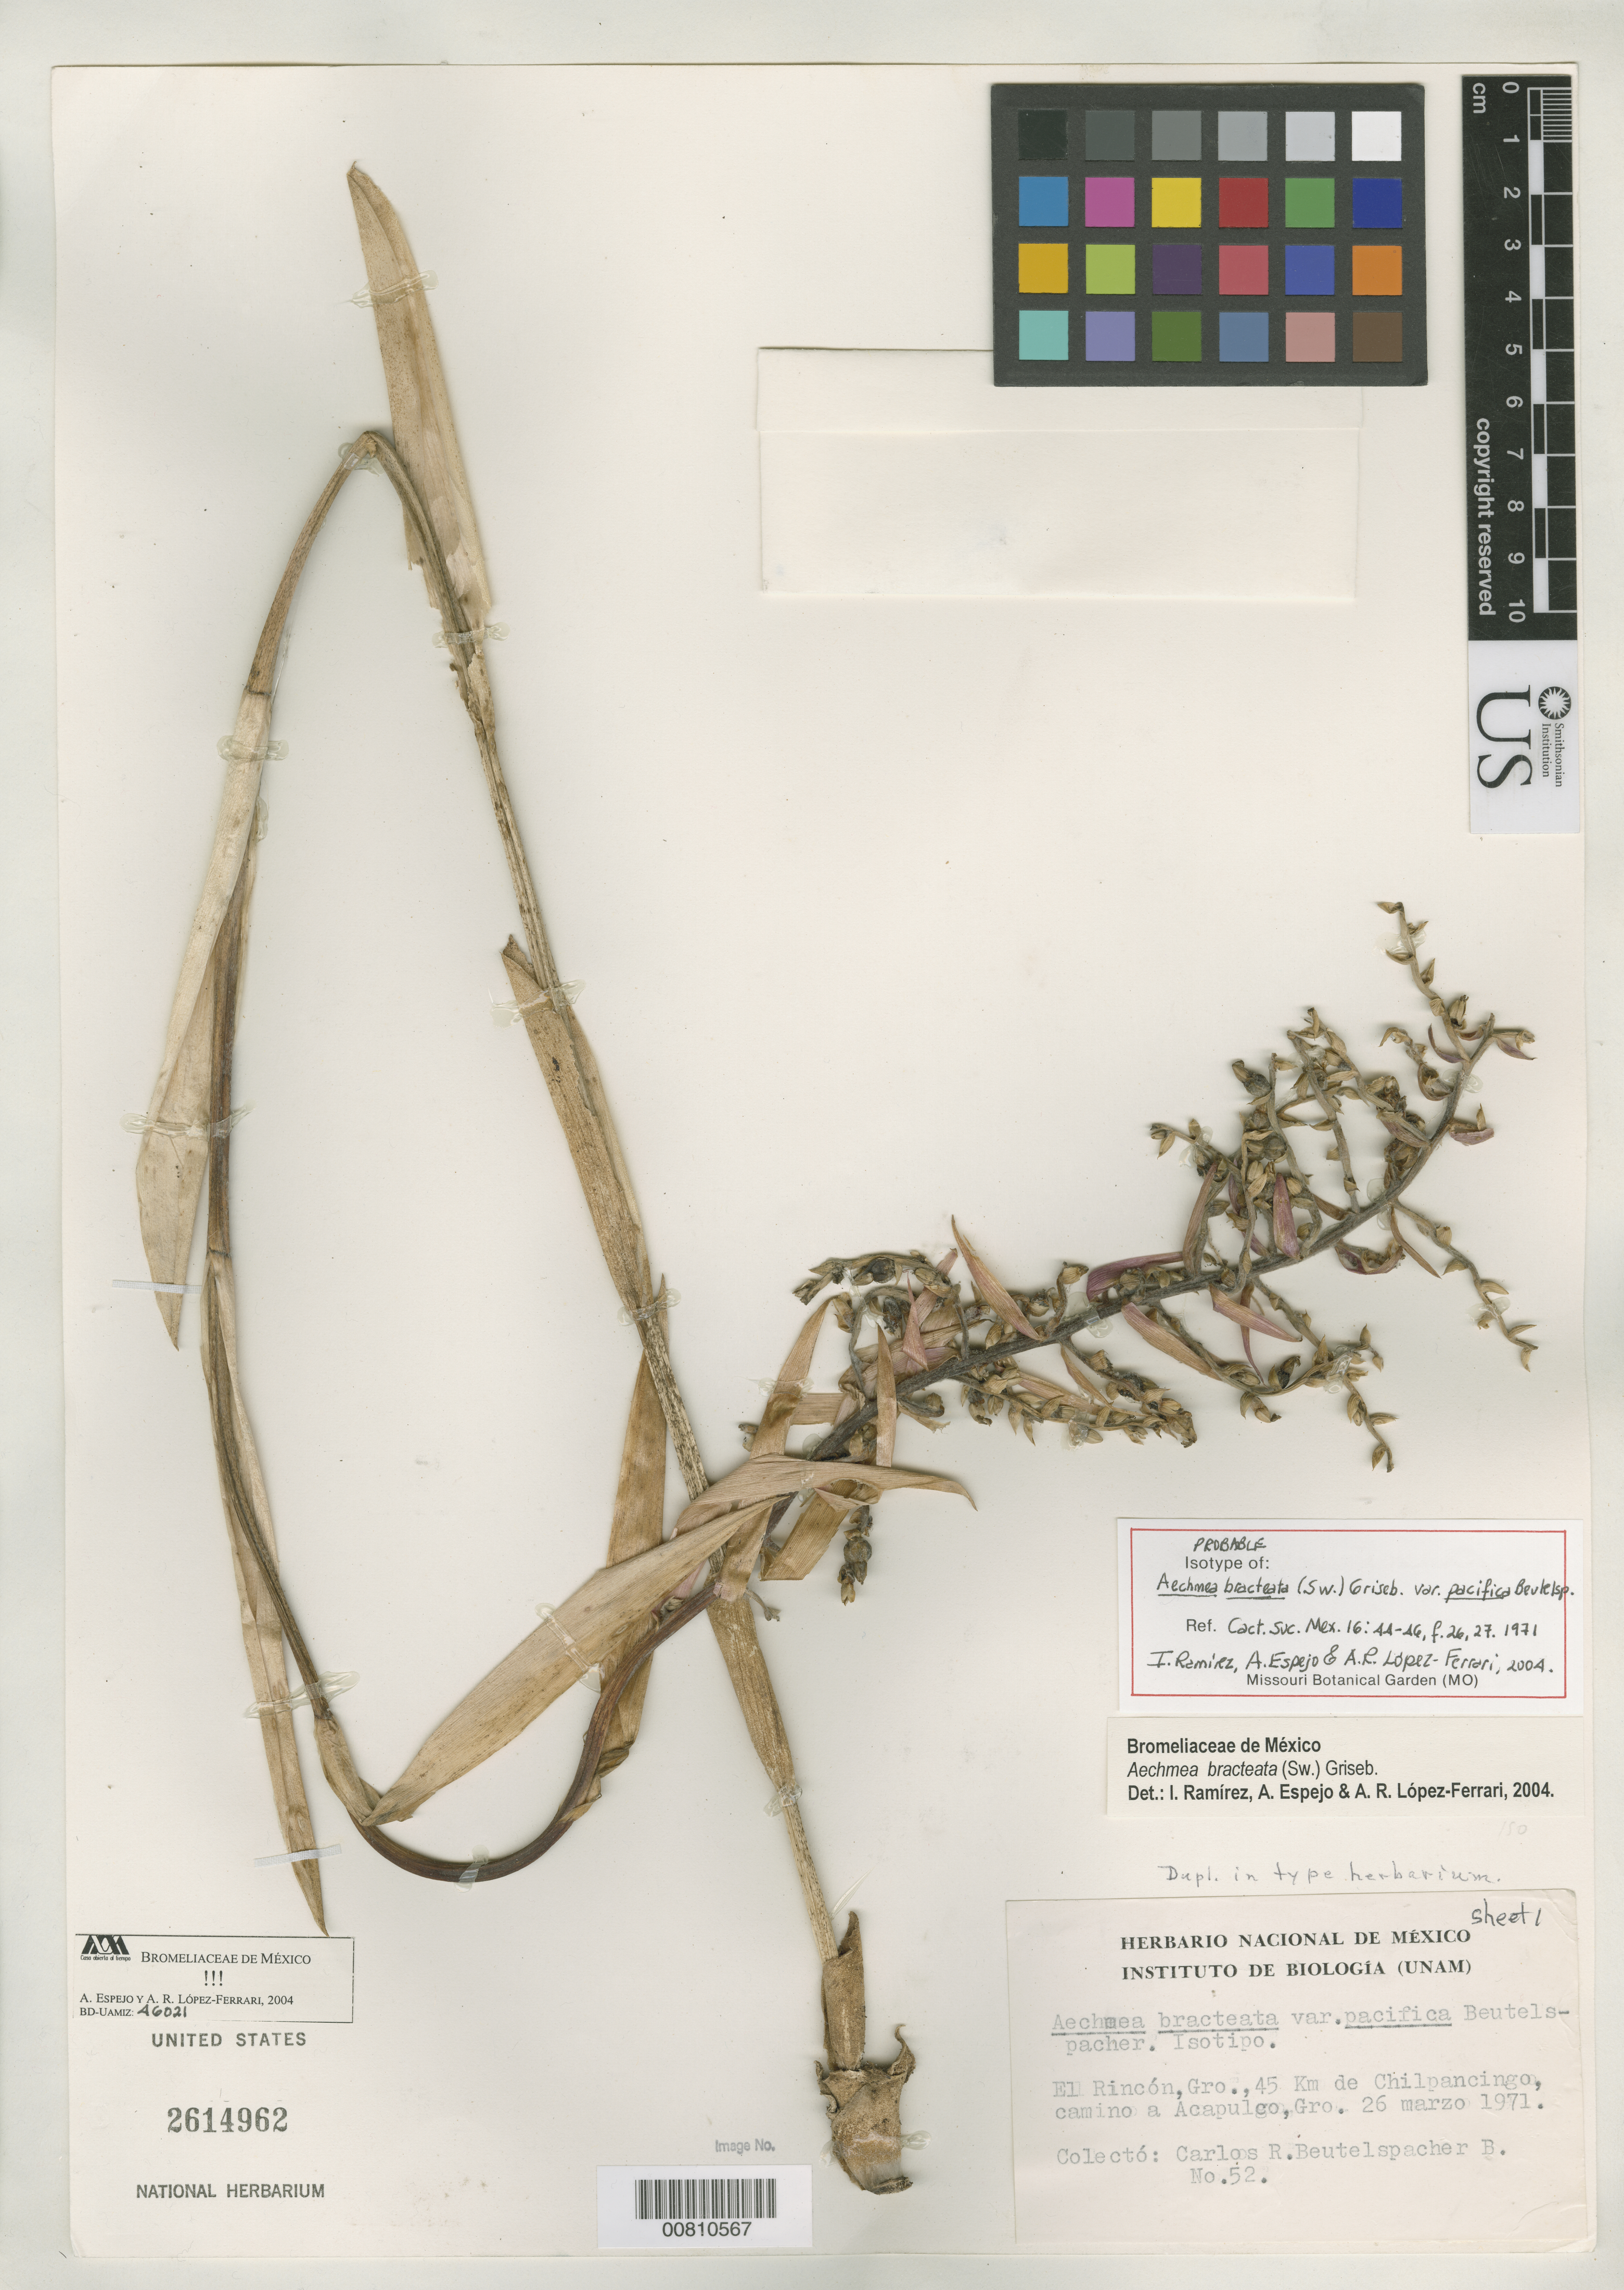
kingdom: Plantae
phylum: Tracheophyta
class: Liliopsida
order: Poales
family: Bromeliaceae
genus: Aechmea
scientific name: Aechmea bracteata var. pacifica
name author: Beutelspacher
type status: Possible Isotype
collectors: C. Beutelspacher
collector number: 52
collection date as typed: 26 Mar 1971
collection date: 1971-03-26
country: Mexico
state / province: Guerrero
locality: El Rincón, Gro., 45 km de Chilpancingo, camino a Acapulco, Gro.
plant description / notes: Acc. to Tropicos the holotype is Beutelspacher s.n.; Labeled as isotype but number differs from other isotype at US (all other label data match).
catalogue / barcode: US 2614962